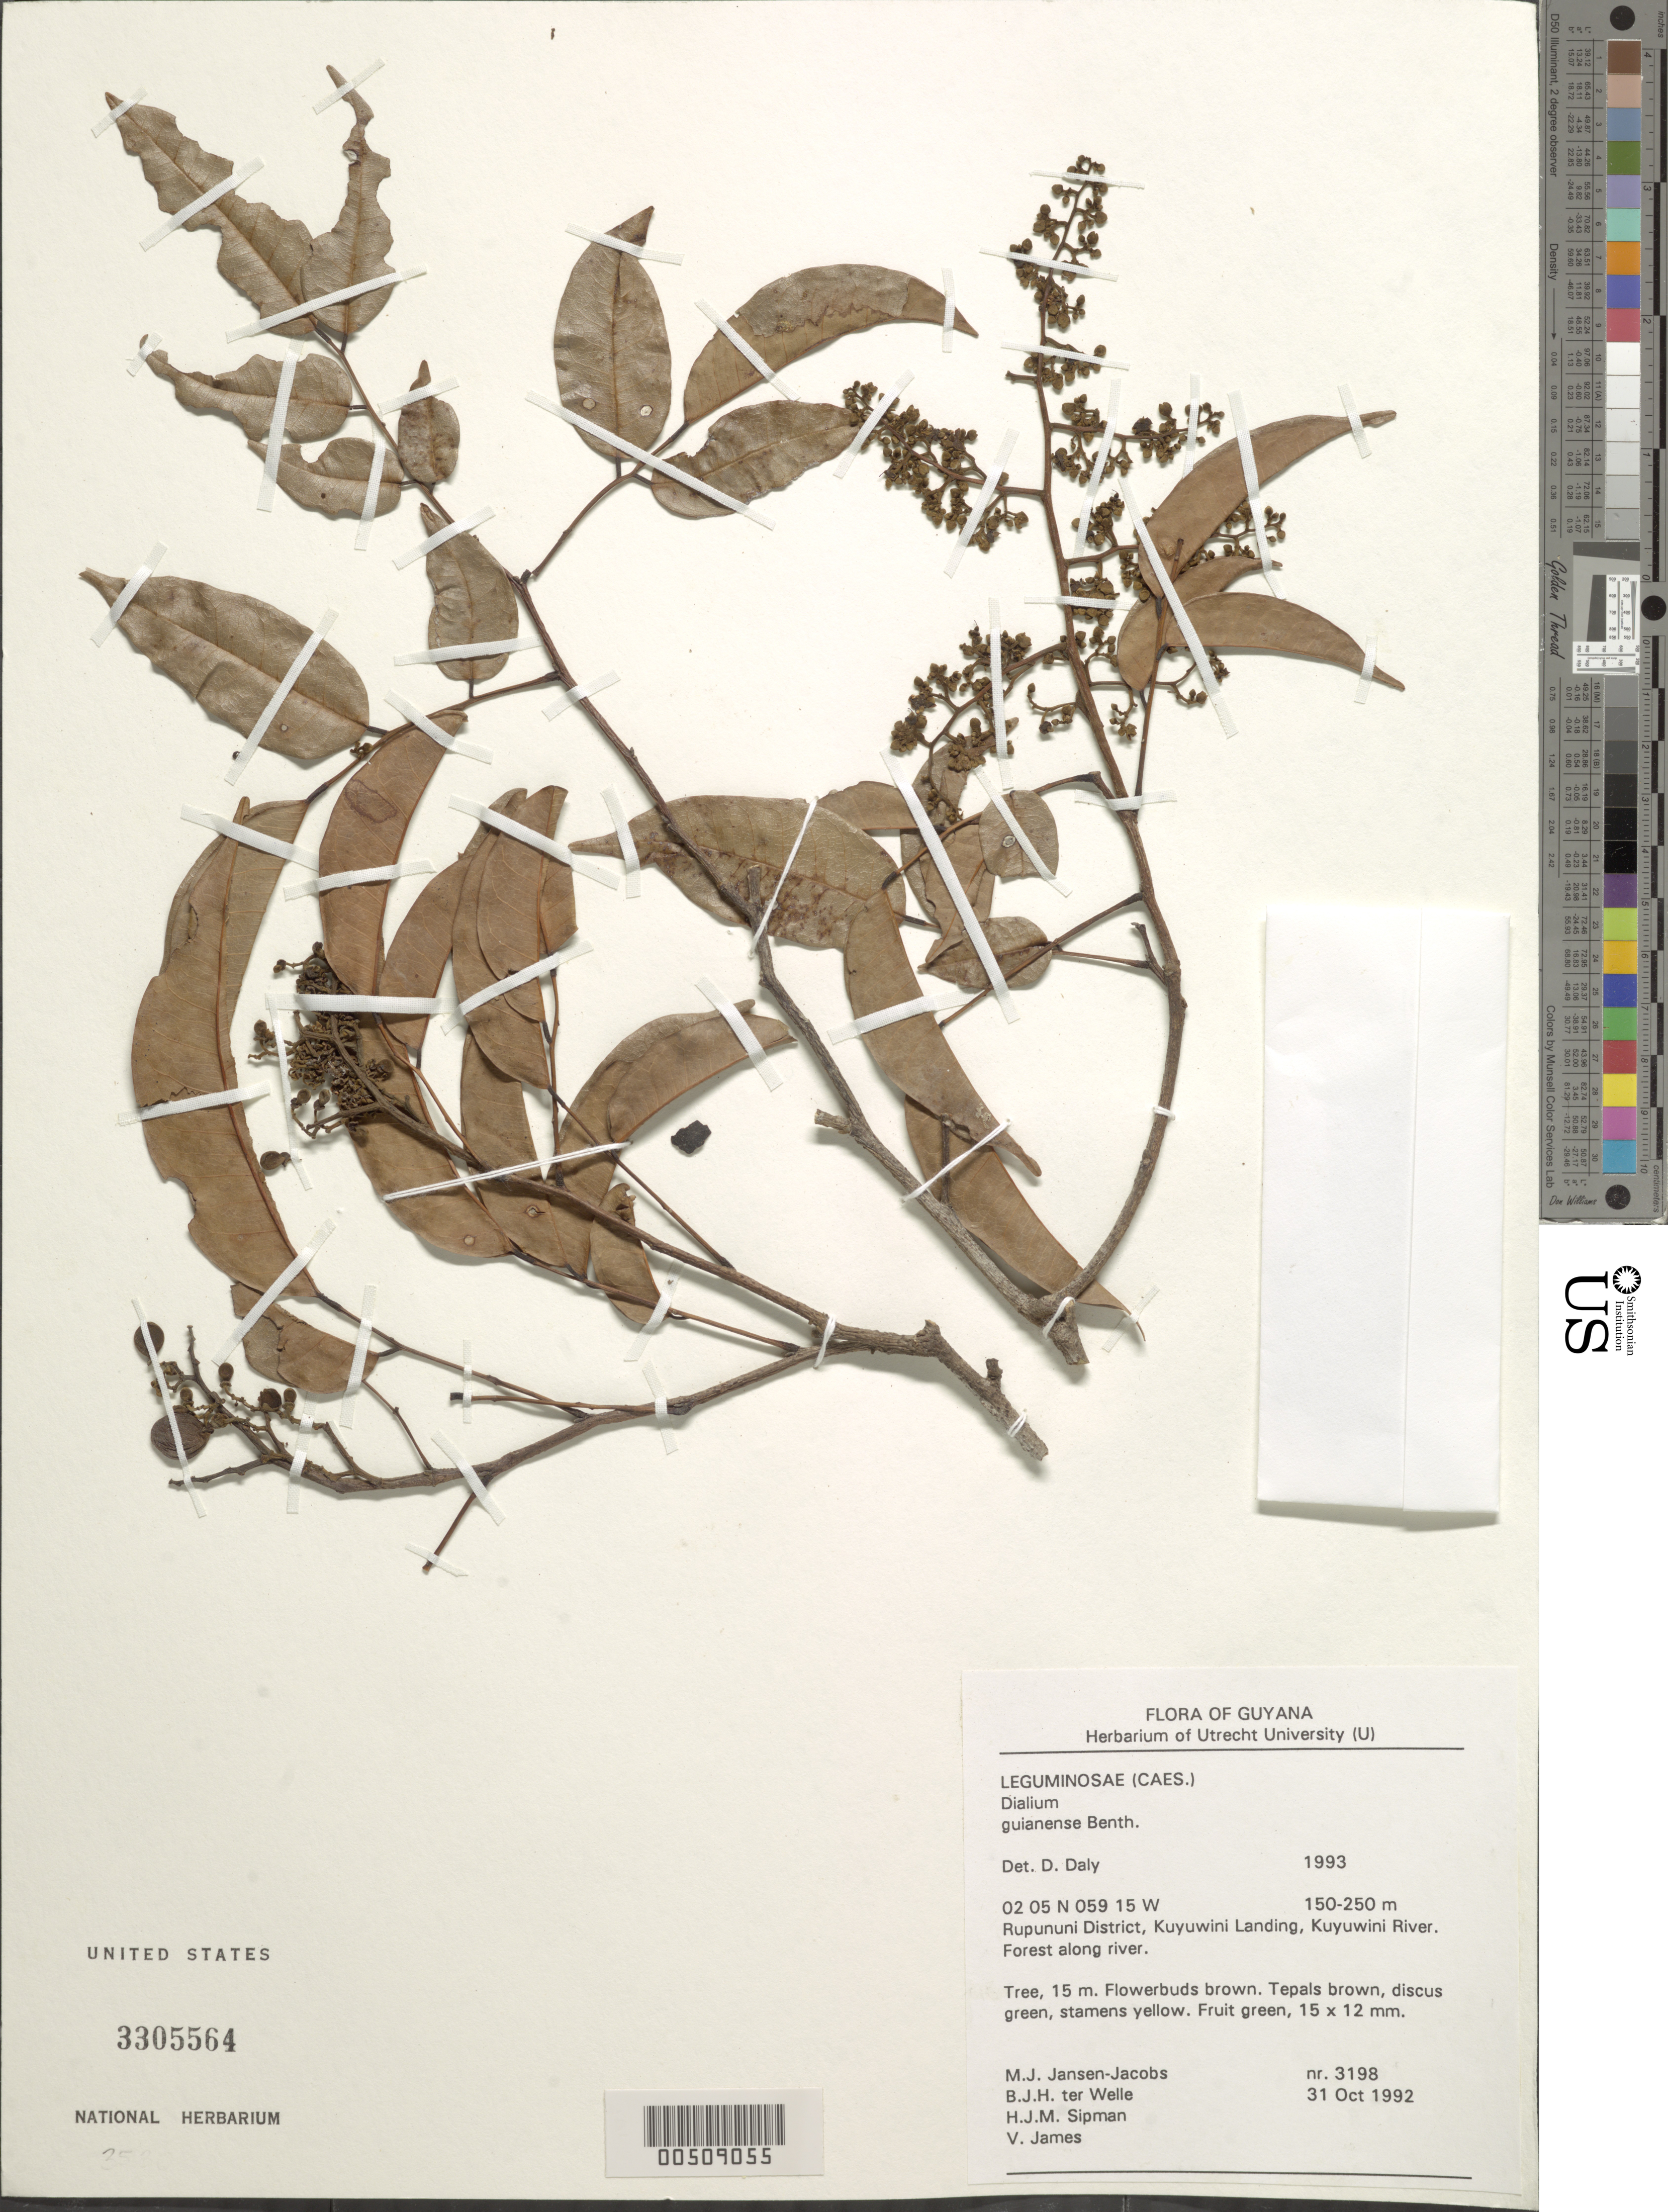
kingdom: Plantae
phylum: Tracheophyta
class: Magnoliopsida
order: Fabales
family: Fabaceae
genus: Dialium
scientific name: Dialium guianense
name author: (Aubl.) Sandwith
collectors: M. J. Jansen-Jacobs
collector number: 3198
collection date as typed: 31 Oct 1992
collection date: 1992-10-31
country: Guyana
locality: Rupununi dist rict, kuyuwini landing, kuyuwini river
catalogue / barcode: US 3305564